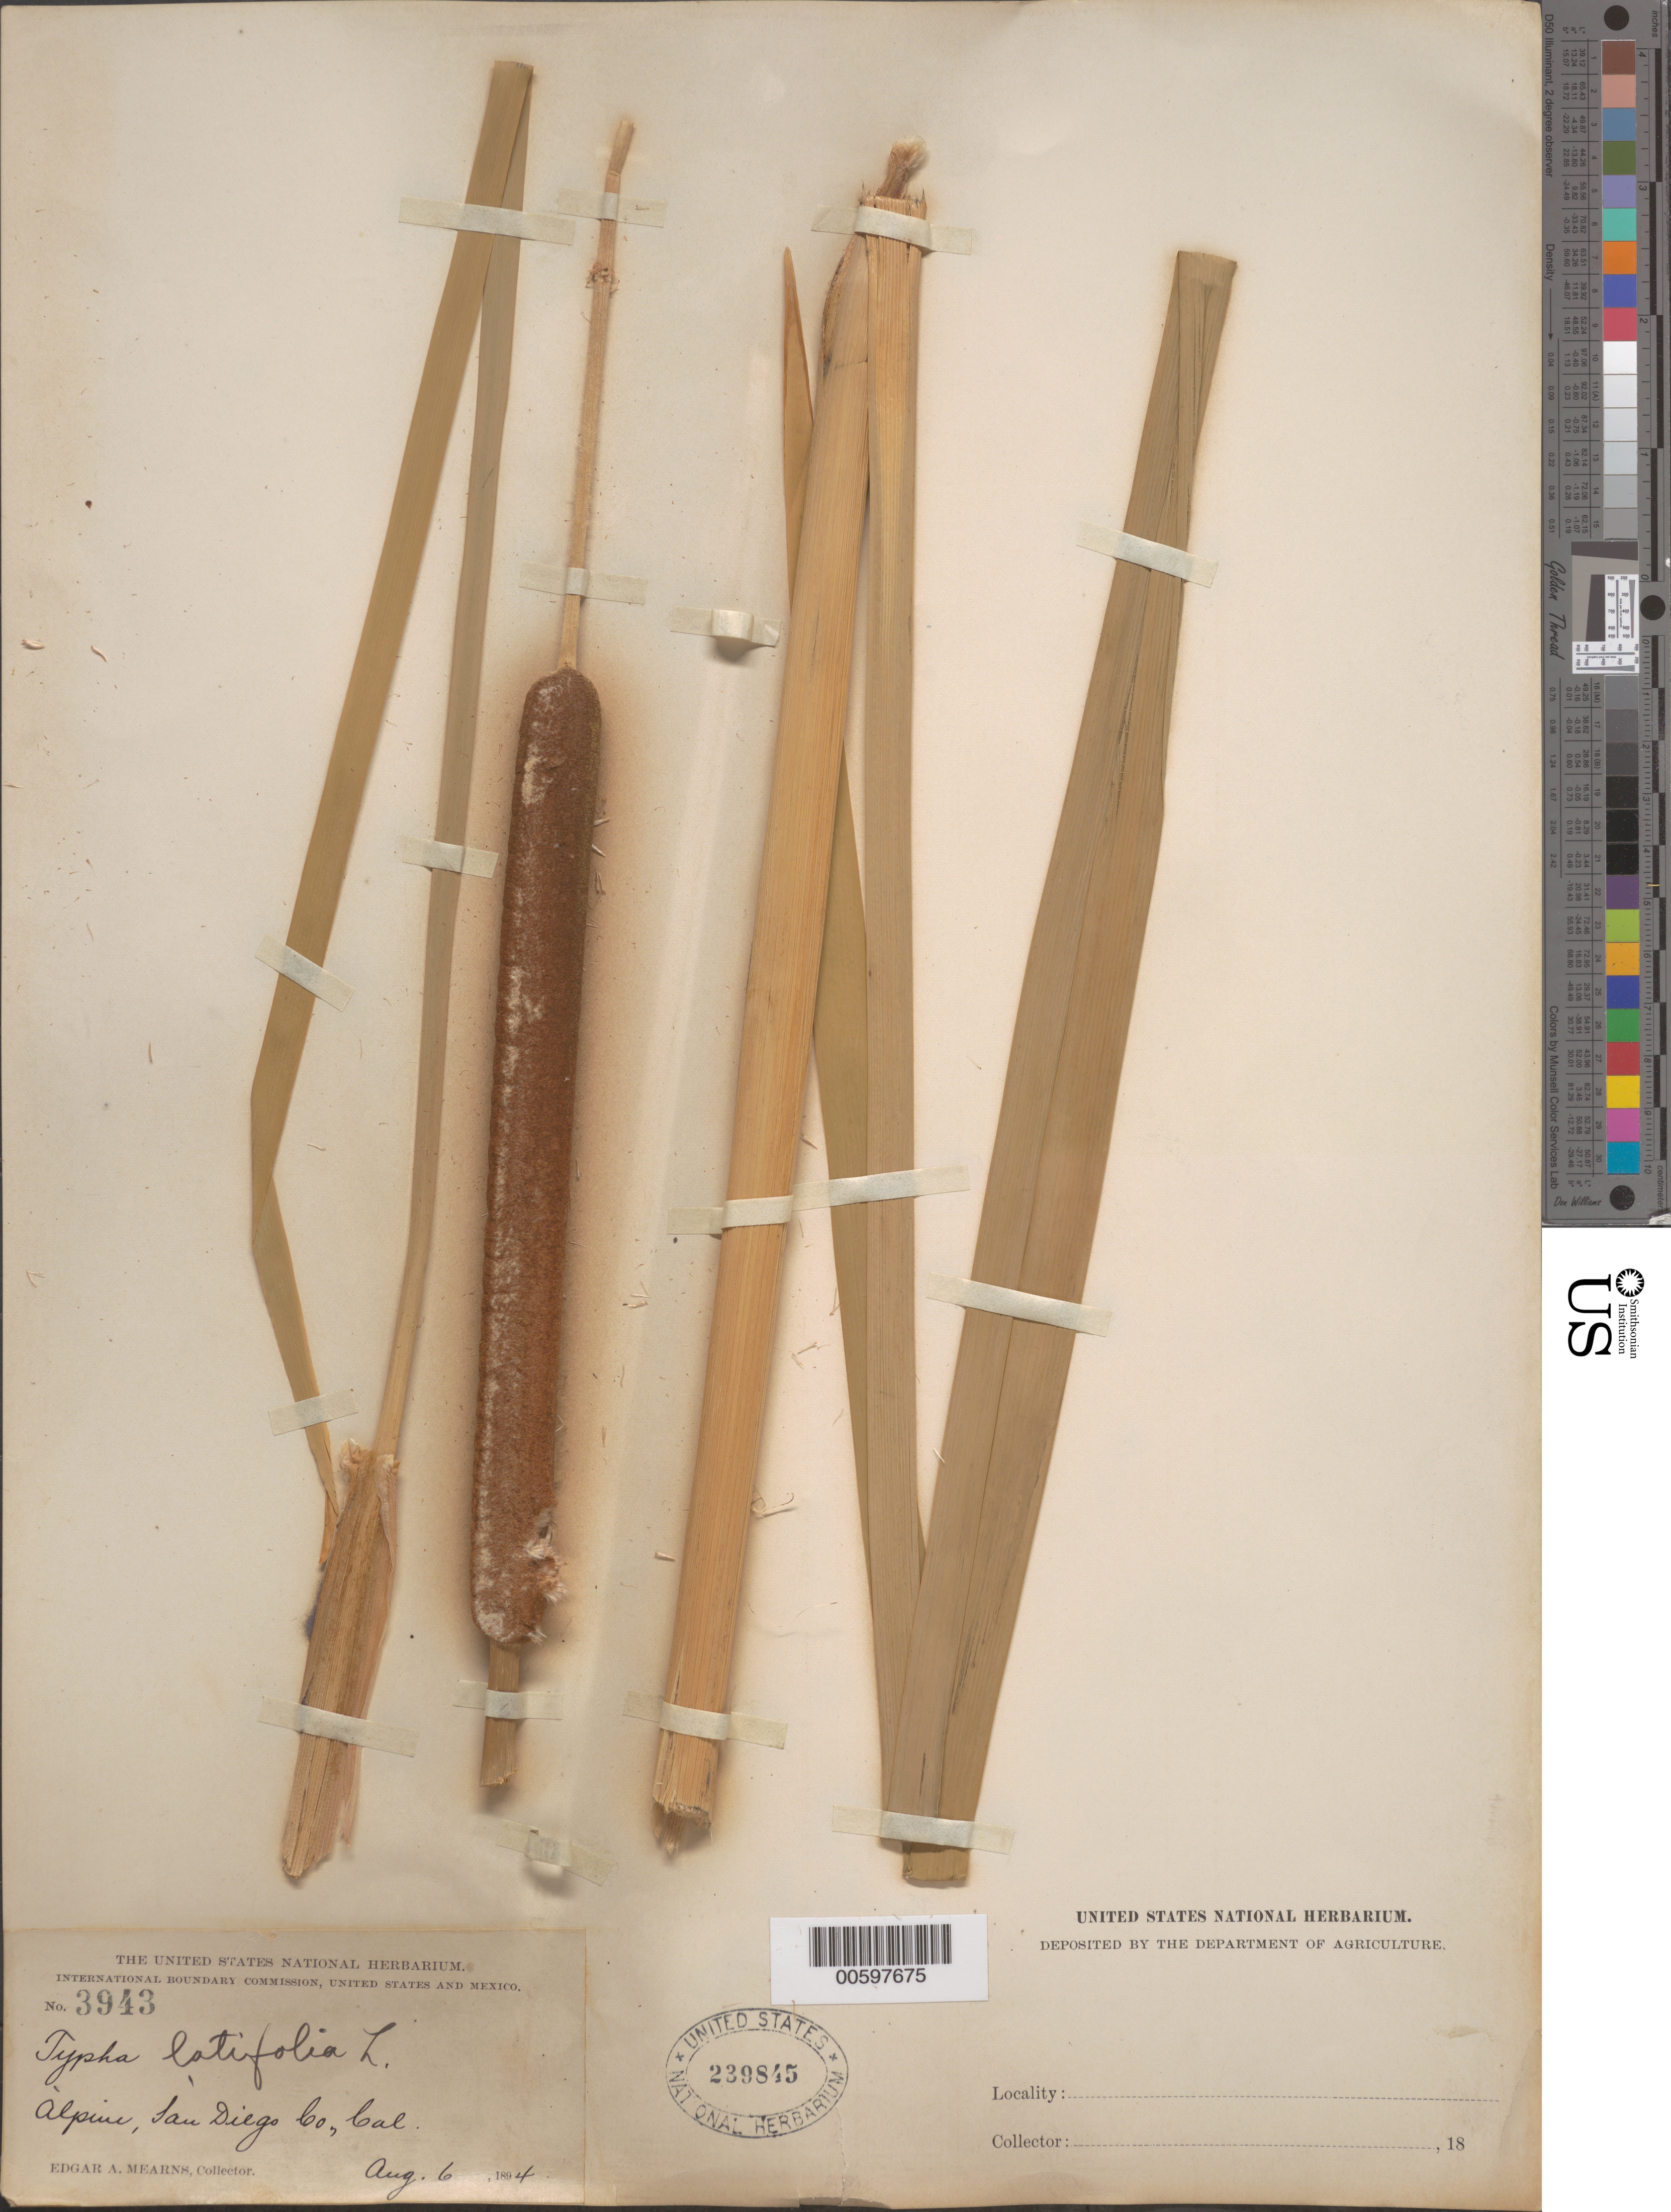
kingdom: Plantae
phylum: Tracheophyta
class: Liliopsida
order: Poales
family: Typhaceae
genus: Typha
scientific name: Typha latifolia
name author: L.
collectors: E. A. Mearns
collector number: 3943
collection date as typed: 06 Aug 1894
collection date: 1894-08-06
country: United States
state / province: California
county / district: San Diego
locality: San Diego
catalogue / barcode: US 239845